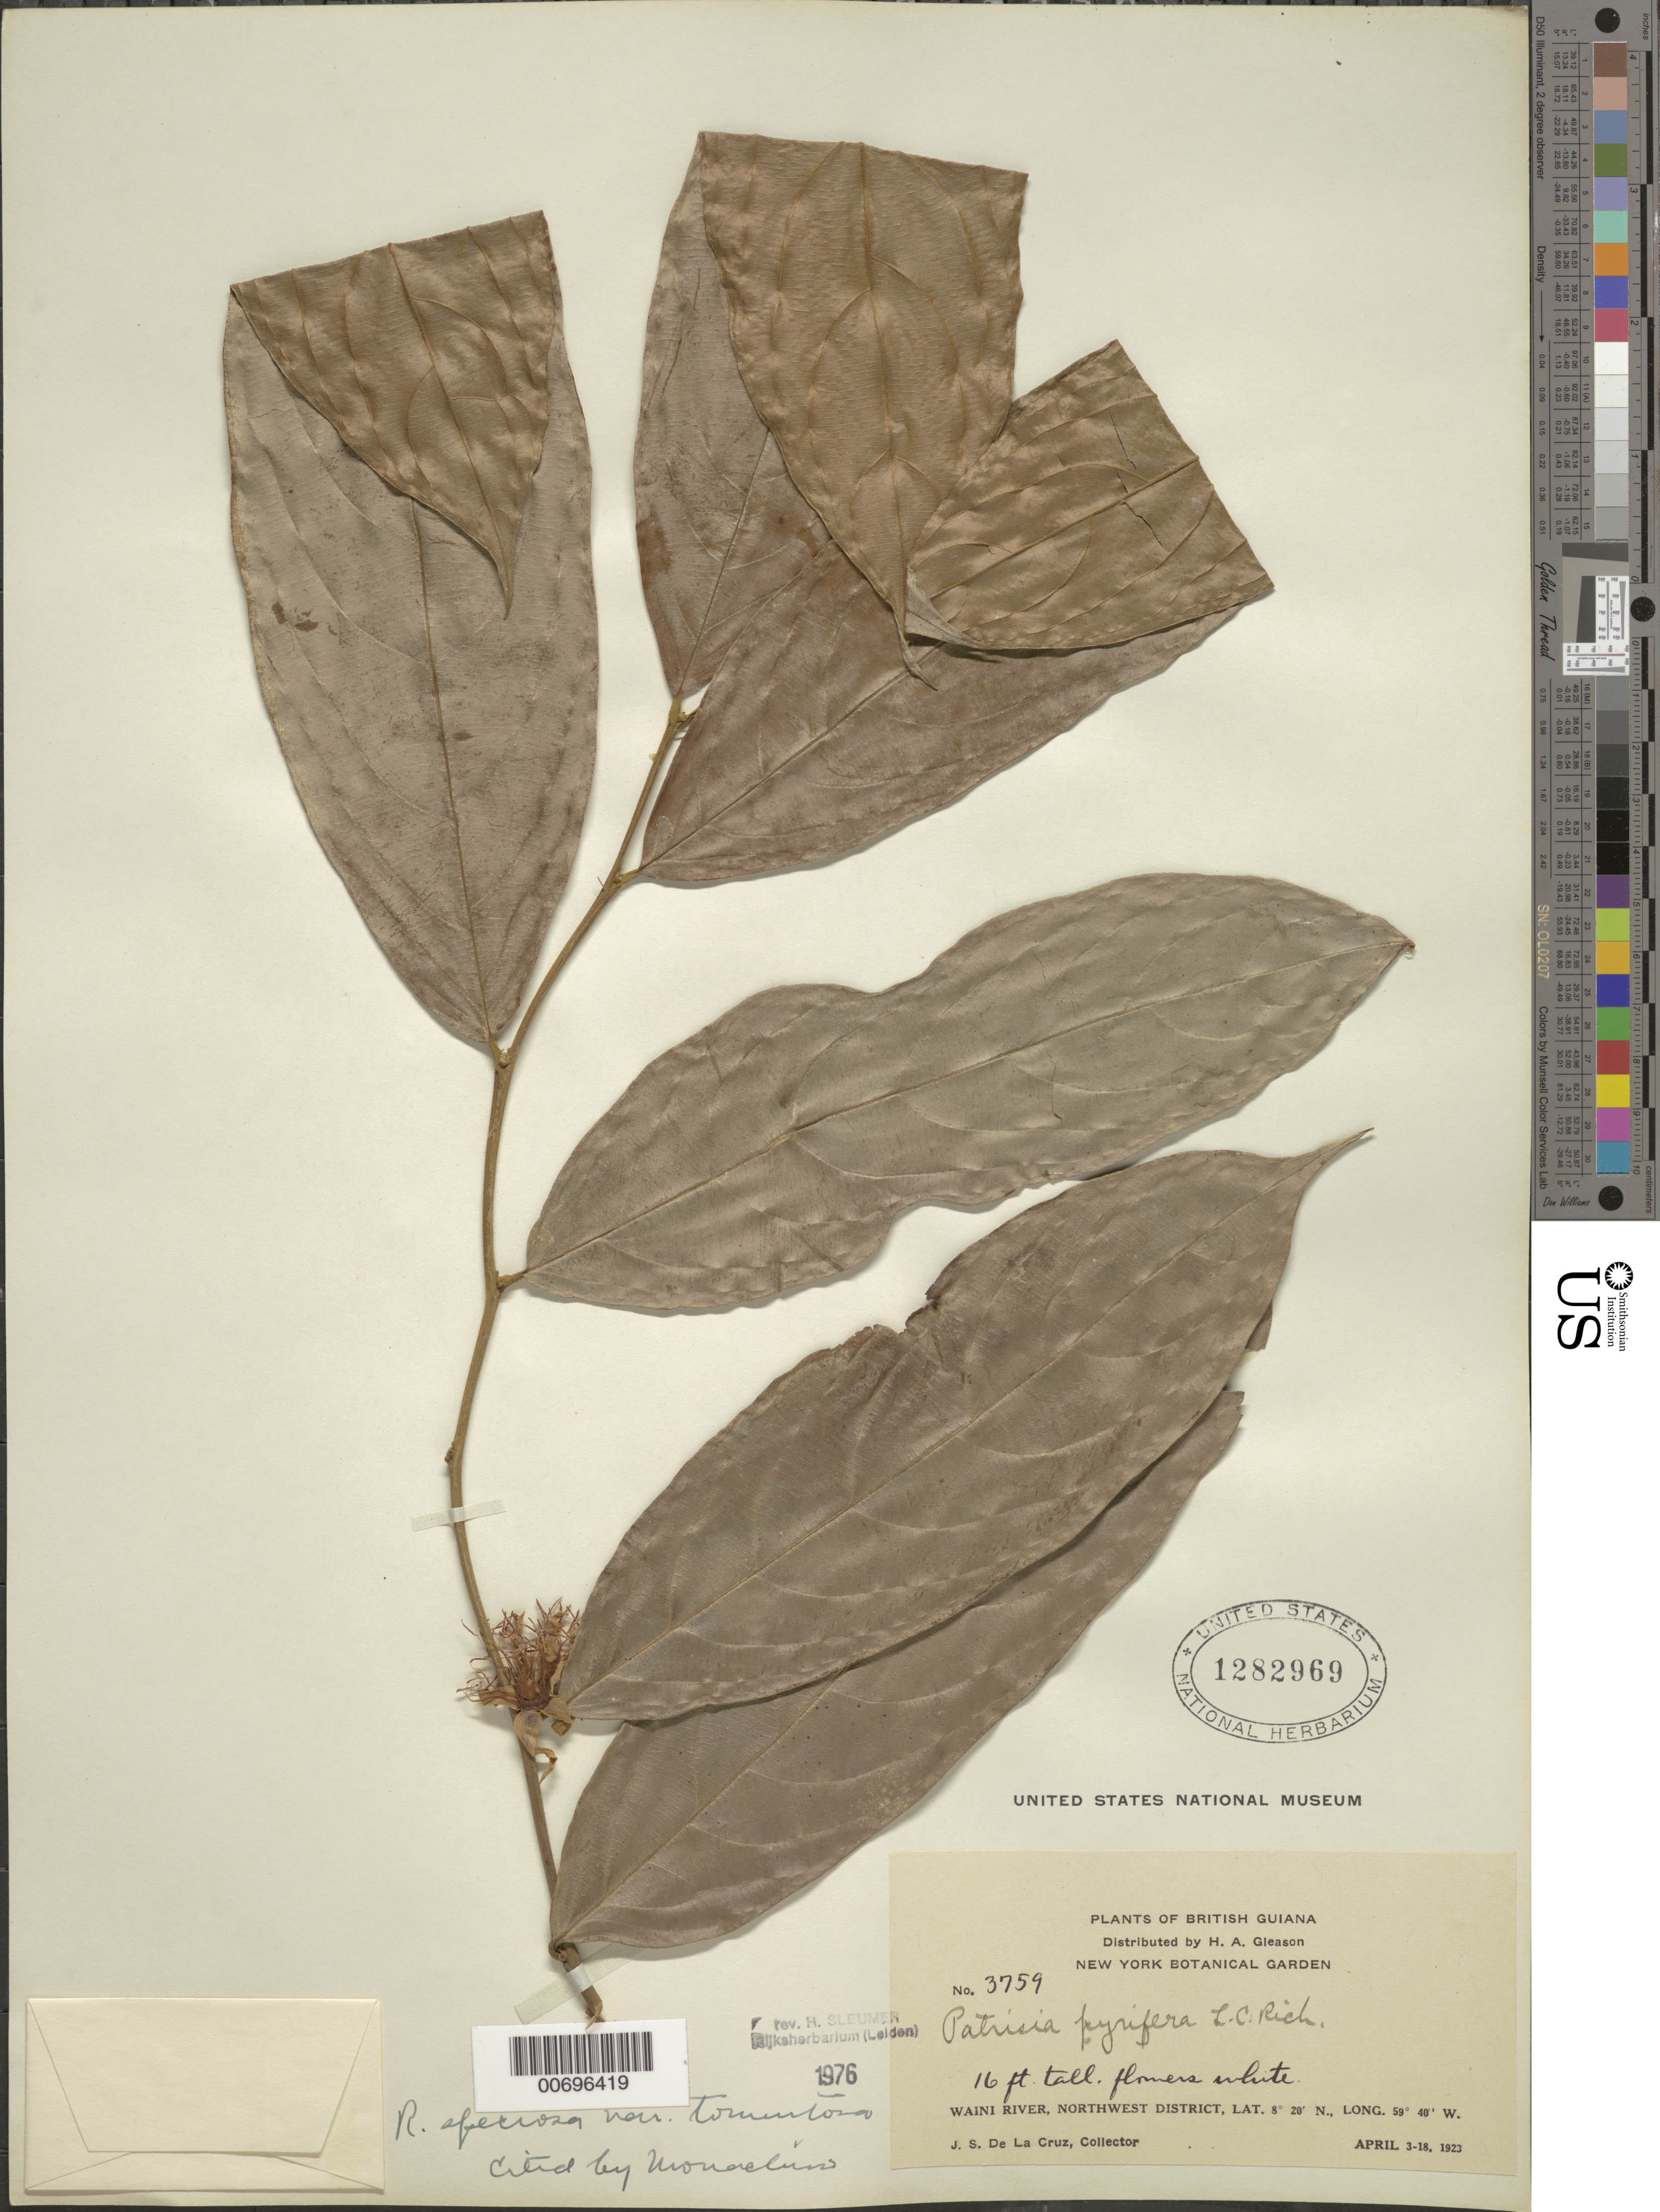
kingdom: Plantae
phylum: Tracheophyta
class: Magnoliopsida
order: Malpighiales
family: Salicaceae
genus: Ryania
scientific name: Ryania speciosa var. tomentosa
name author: (Miq.) Monach.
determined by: Sleumer, H. O.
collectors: J. S. de la Cruz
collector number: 3759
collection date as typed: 3-Apr-23 to 18-Apr-23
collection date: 1923-04-03/1923-04-18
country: Guyana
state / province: Barima-Waini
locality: Waini R., NW District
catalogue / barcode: US 1282969